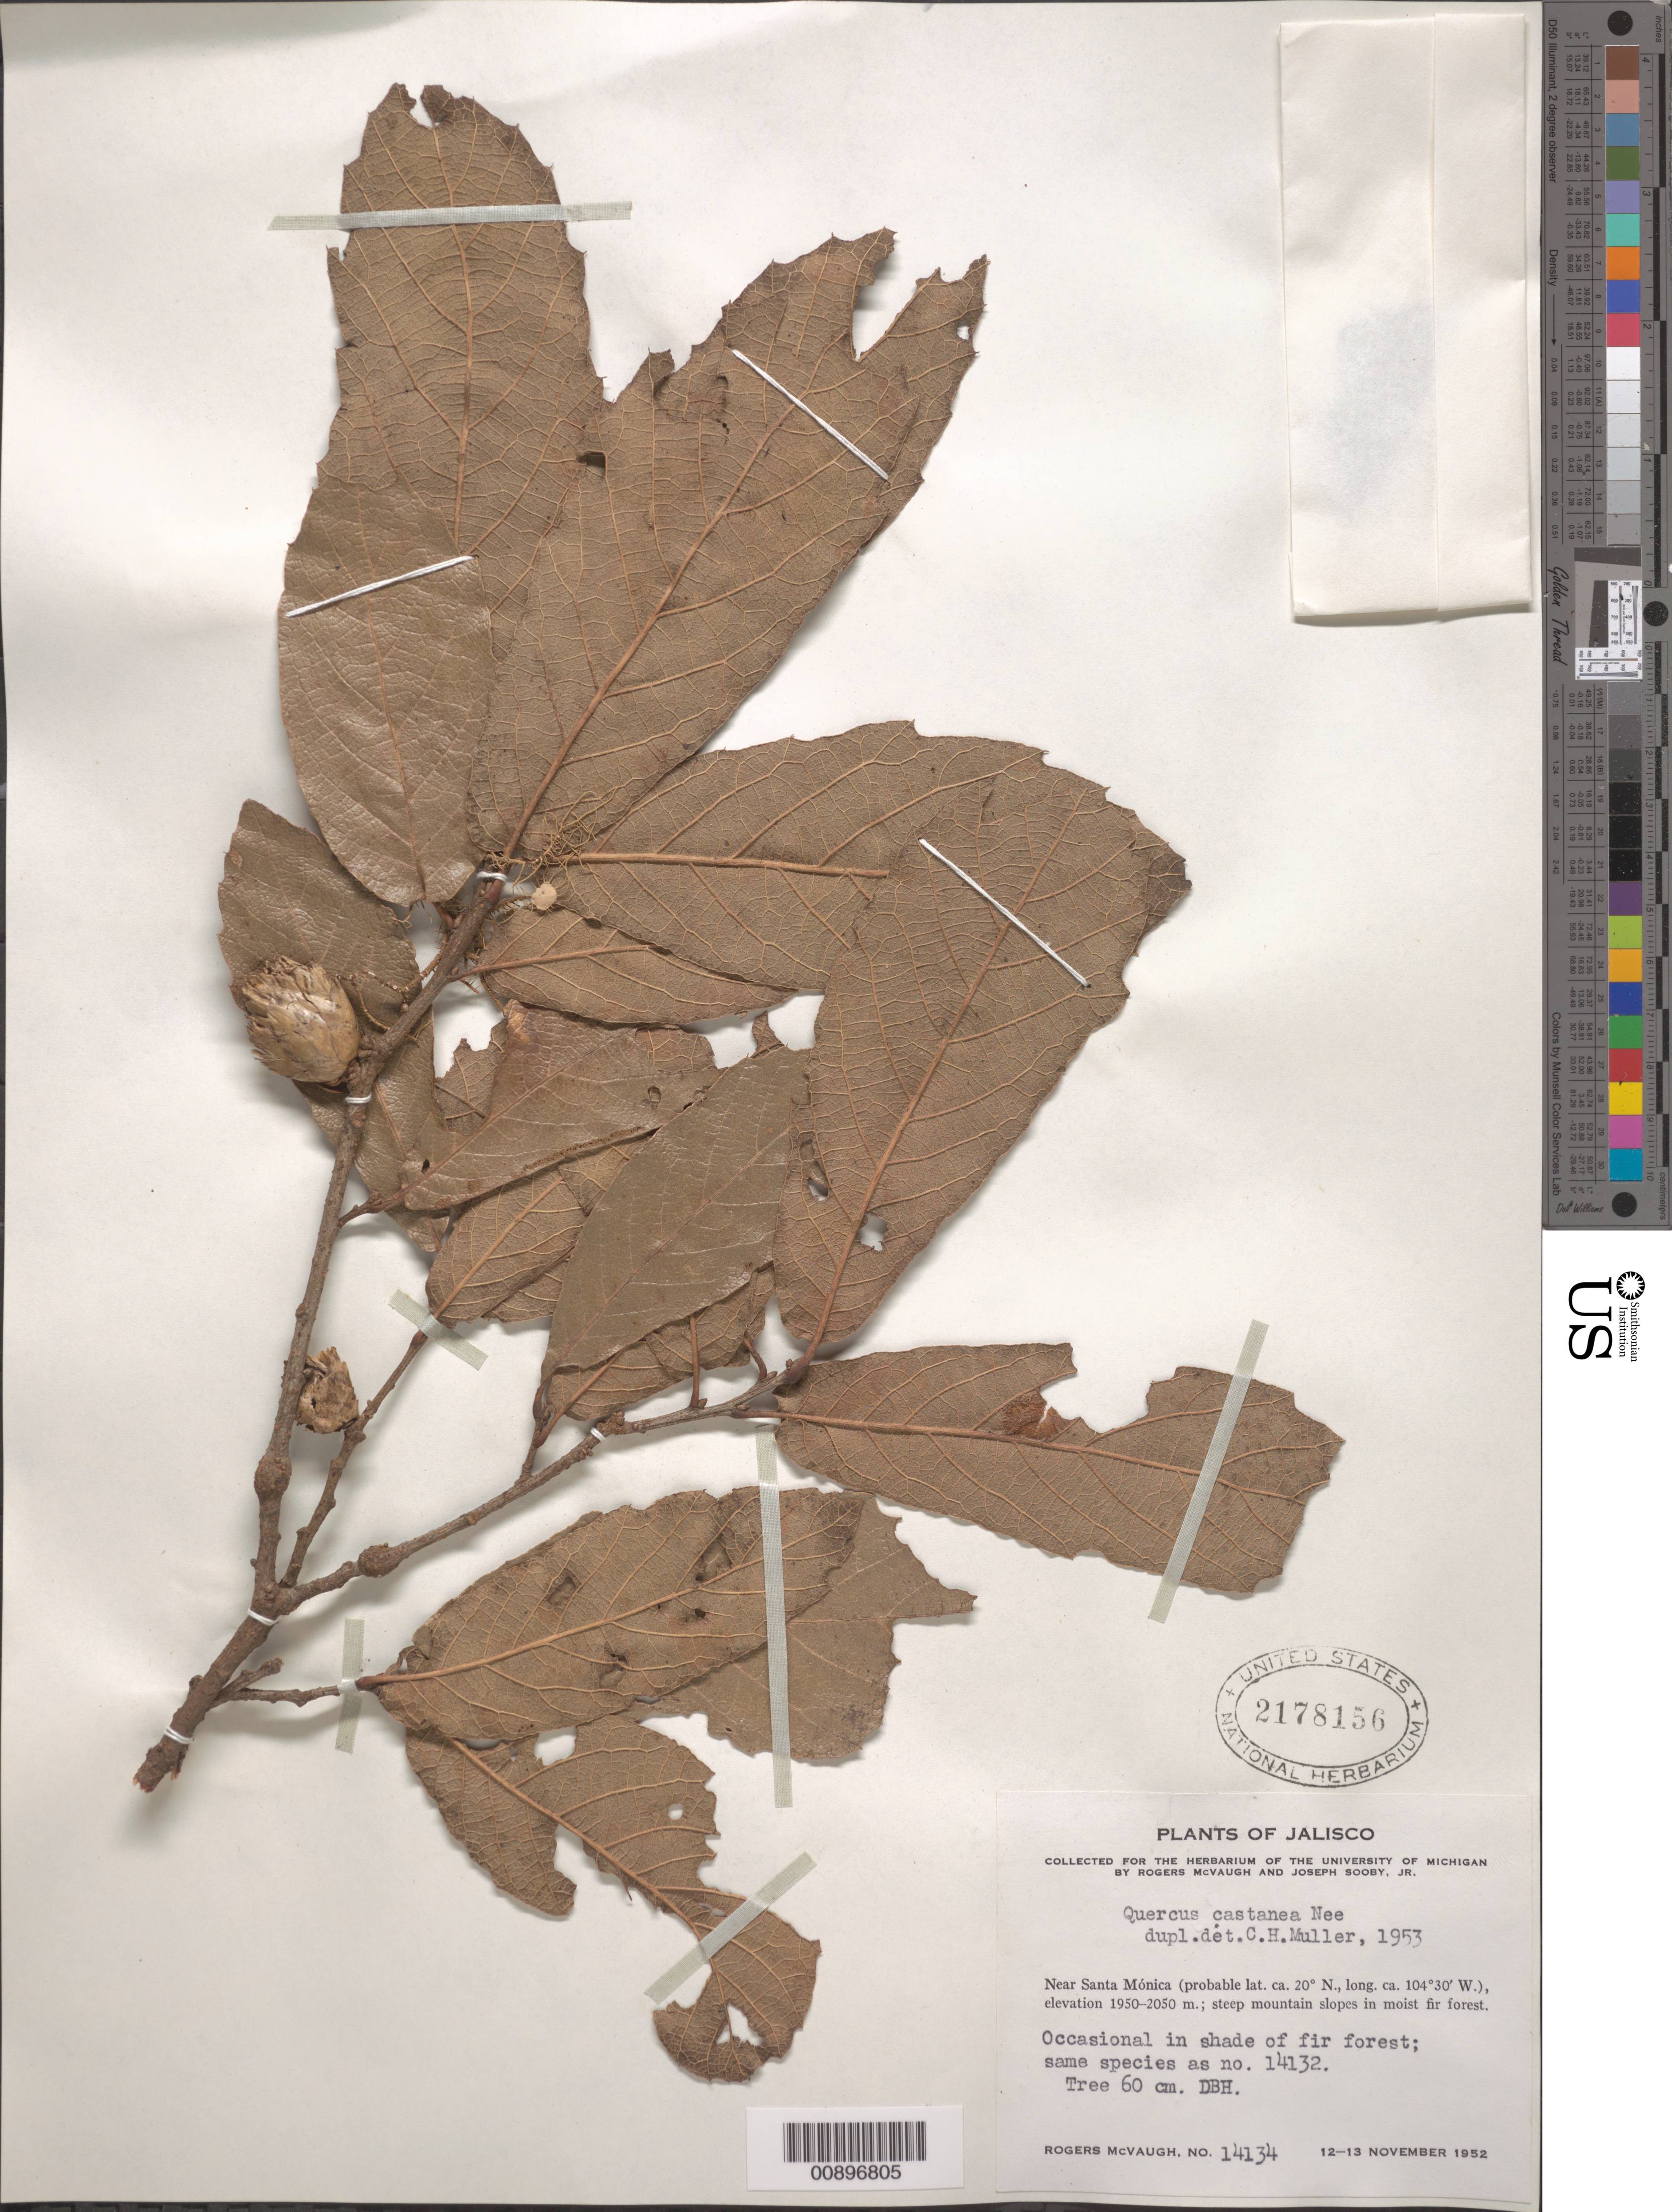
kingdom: Plantae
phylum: Tracheophyta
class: Magnoliopsida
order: Fagales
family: Fagaceae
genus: Quercus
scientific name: Quercus castanea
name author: Née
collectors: R. McVaugh & J. Sooby Jr.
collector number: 14134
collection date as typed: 12 Nov 1952 to 13 Nov 1952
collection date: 1952-11-12/1952-11-13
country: Mexico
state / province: Jalisco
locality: Near Santa Mónica. Jalisco.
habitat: In shade of fir forest. Steep mountain slopes in moist fir forest.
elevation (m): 2050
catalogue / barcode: US 2178156